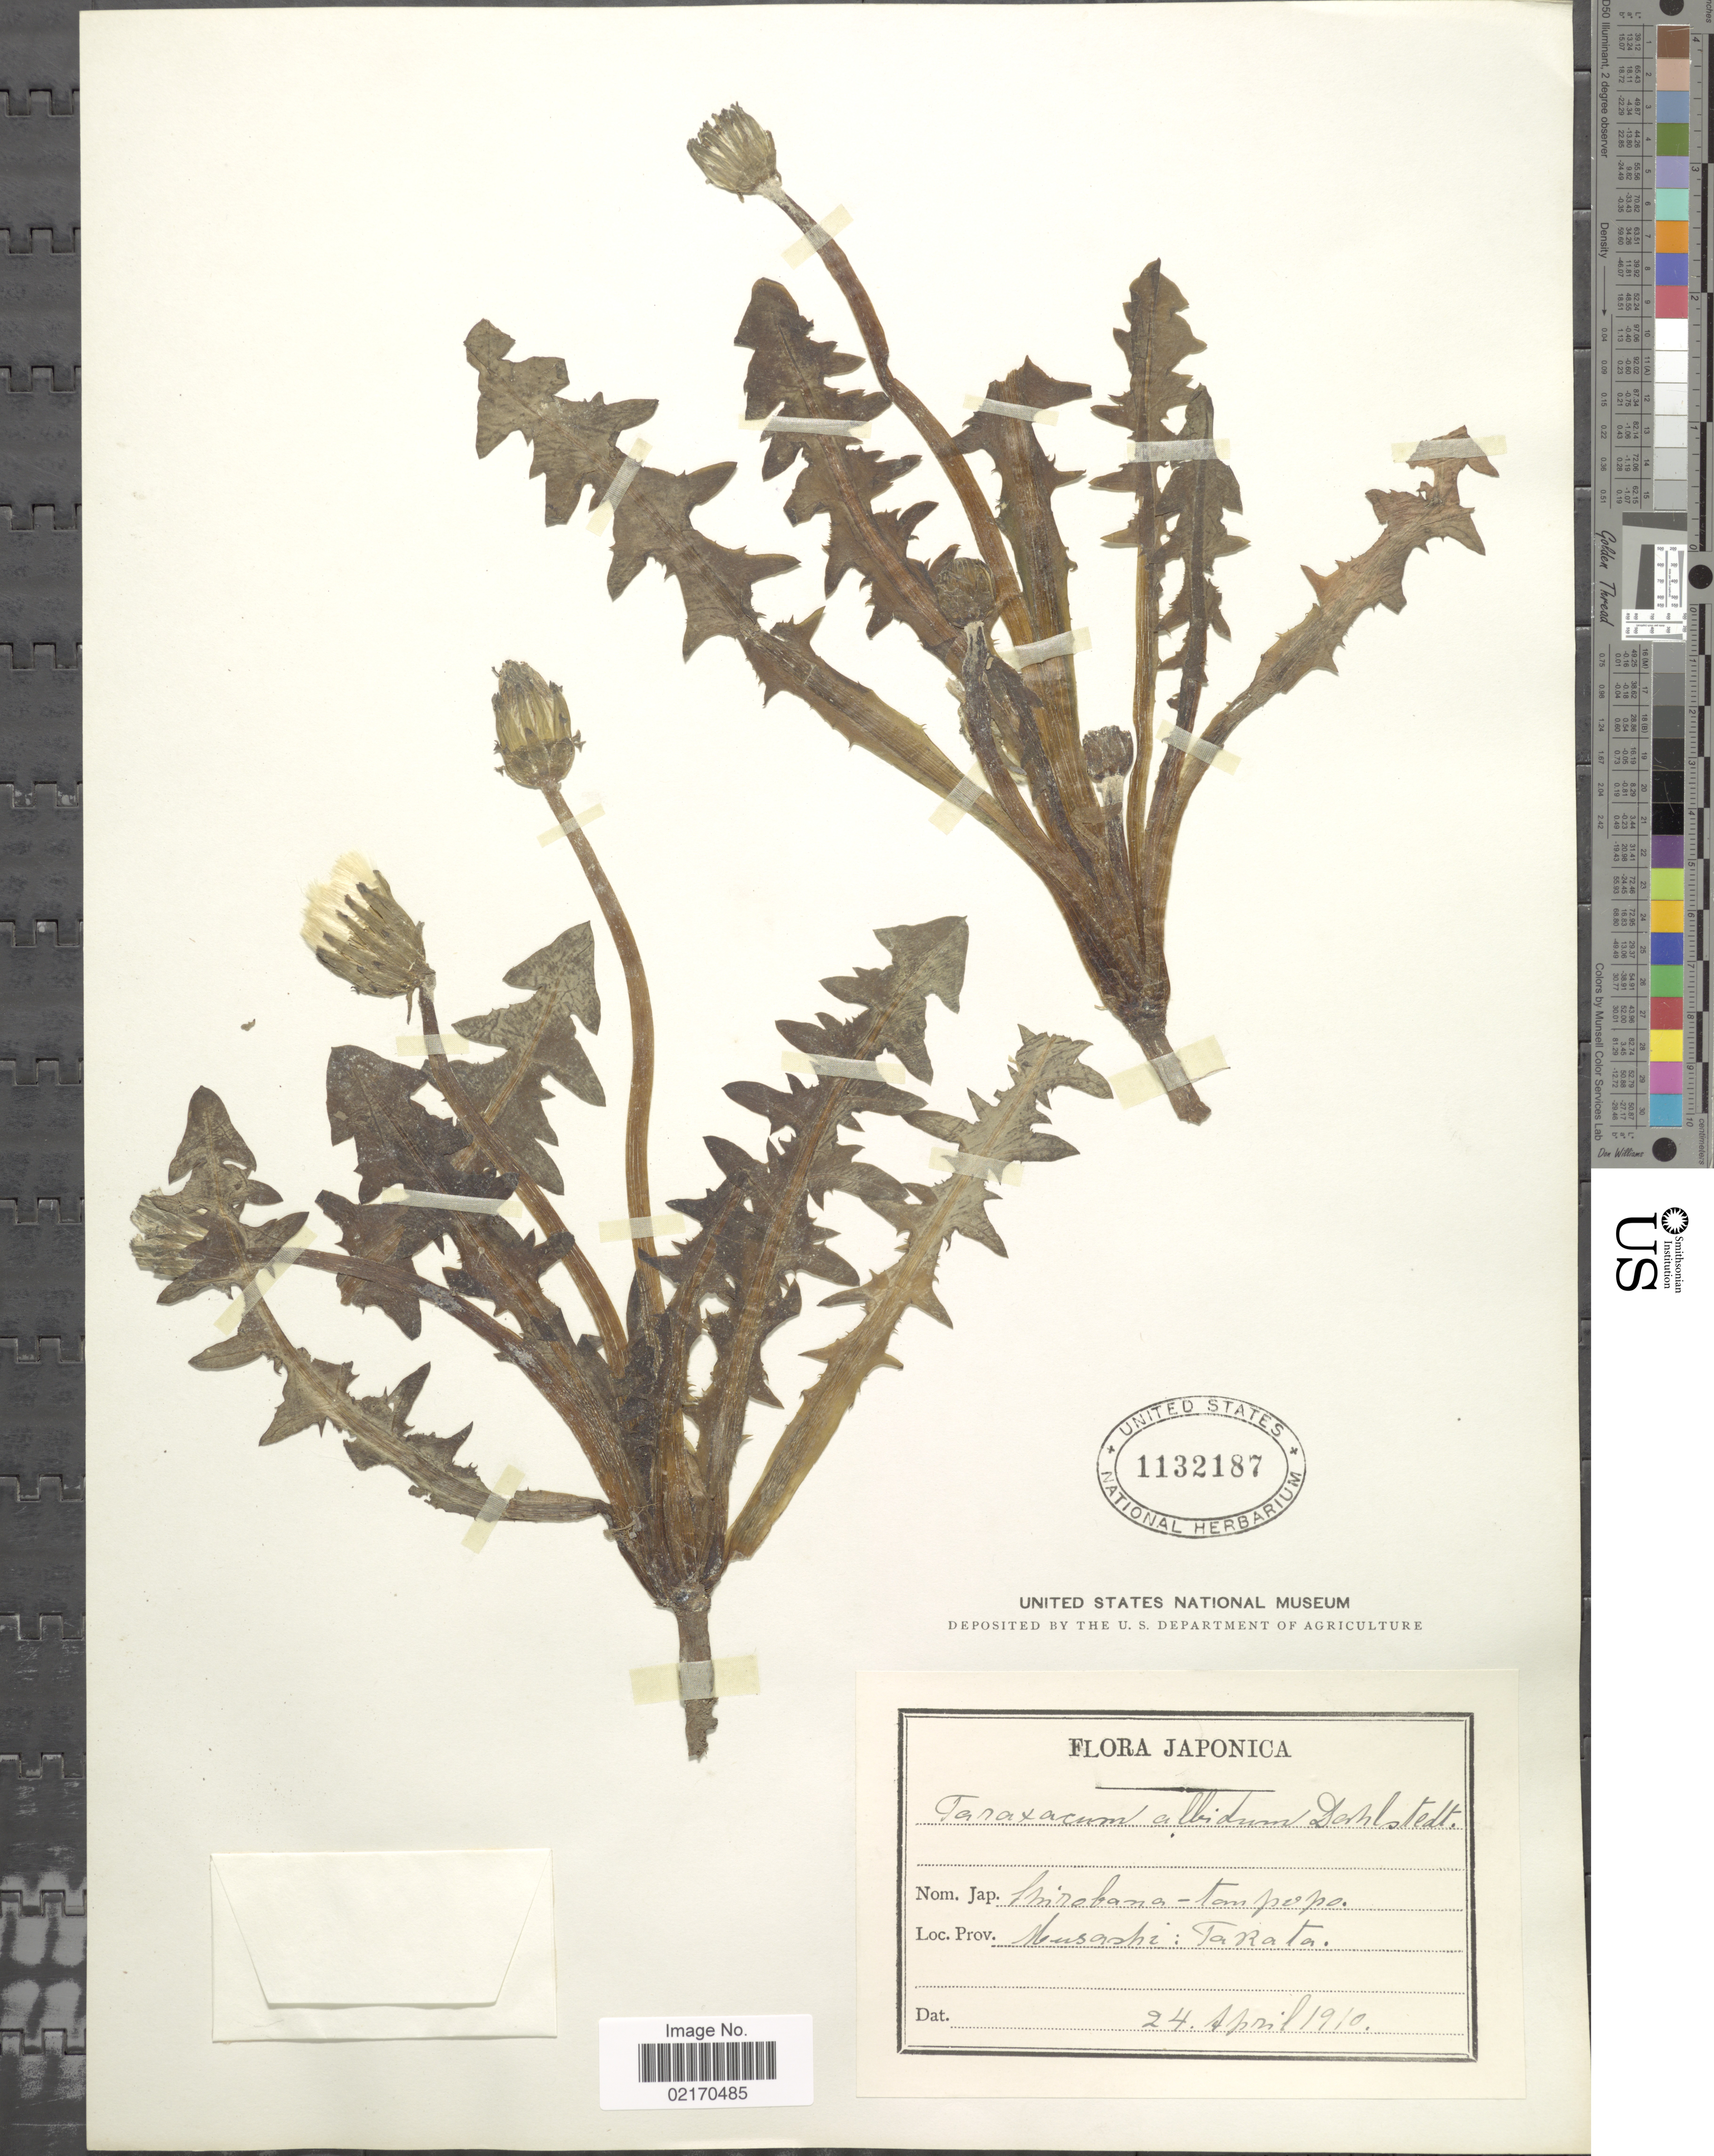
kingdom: Plantae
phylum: Tracheophyta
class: Magnoliopsida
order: Asterales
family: Asteraceae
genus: Taraxacum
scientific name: Taraxacum albidum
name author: Dahlst.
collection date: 1910-04-24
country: Japan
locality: Japonica, Musashi: Takata.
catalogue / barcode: US 1132187